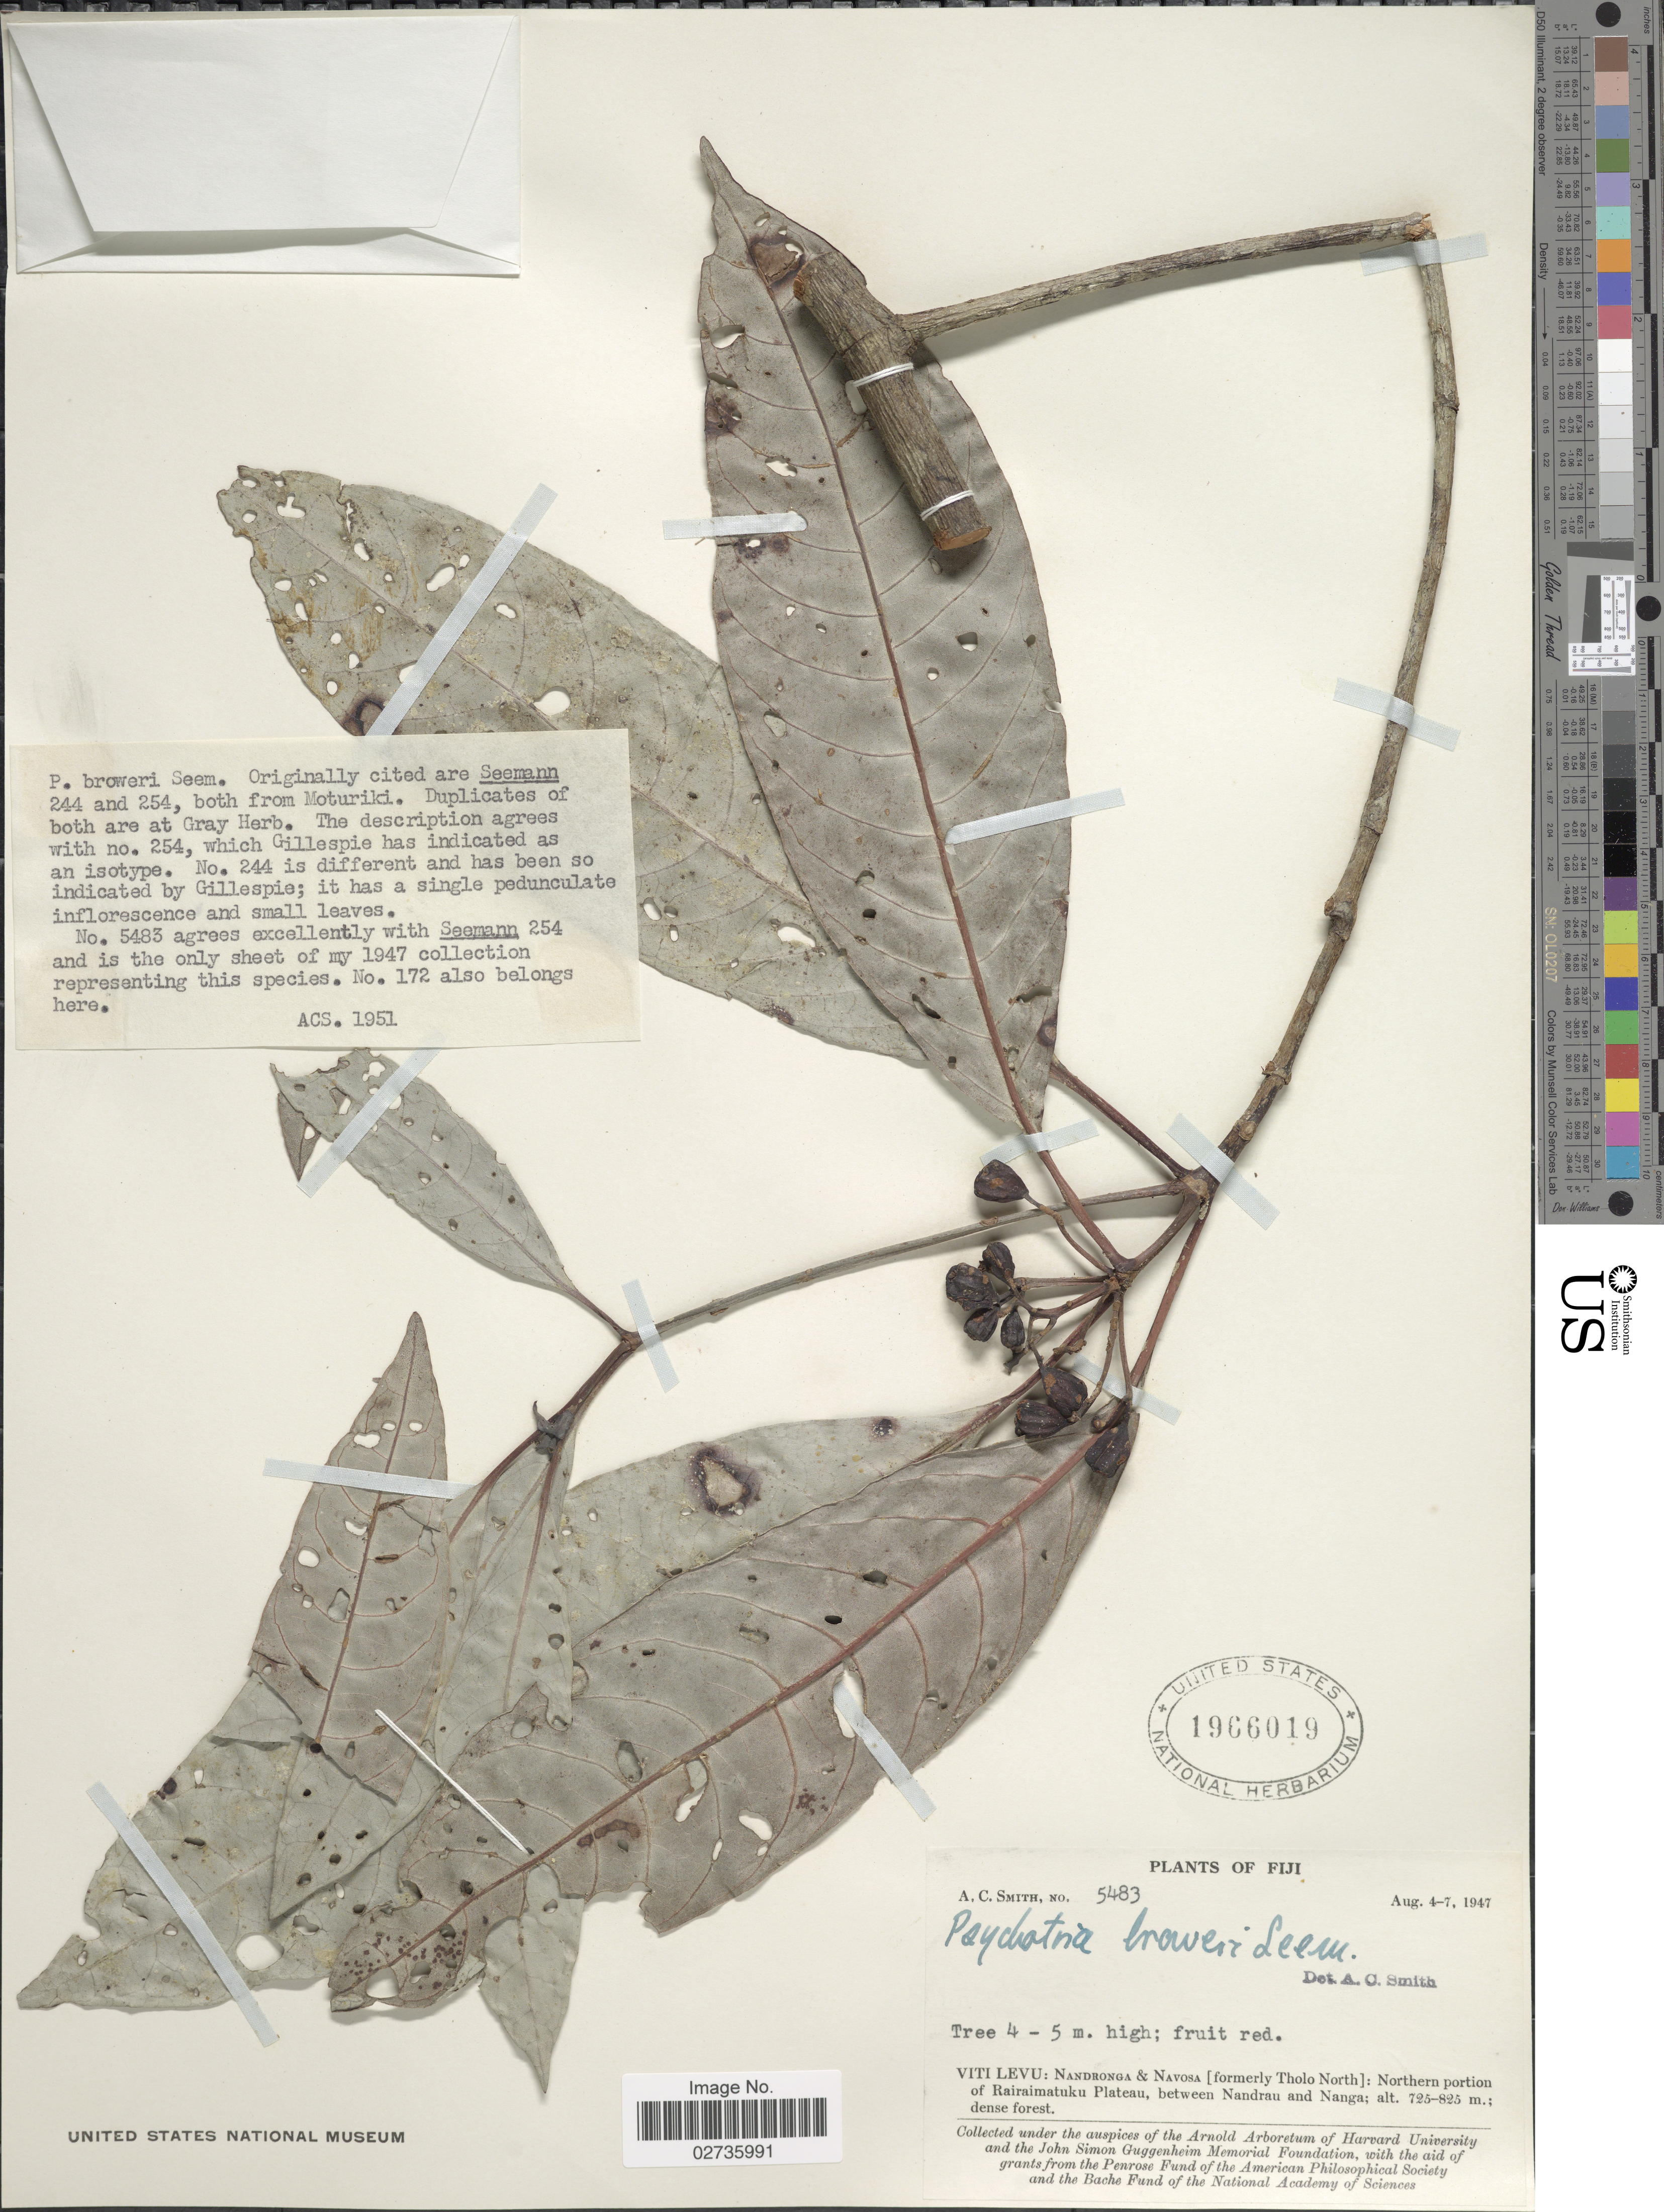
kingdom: Plantae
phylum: Tracheophyta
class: Magnoliopsida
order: Gentianales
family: Rubiaceae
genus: Psychotria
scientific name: Psychotria broweri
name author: Seem.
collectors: A. C. Smith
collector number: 5483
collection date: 1947-08-04/1947-08-07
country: Fiji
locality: Nandronga & Navosa [formerly Tholo North]: Northern portion of Rairaimatuku Plateau, between Nandrau and Nanga.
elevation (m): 725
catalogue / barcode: US 1966019